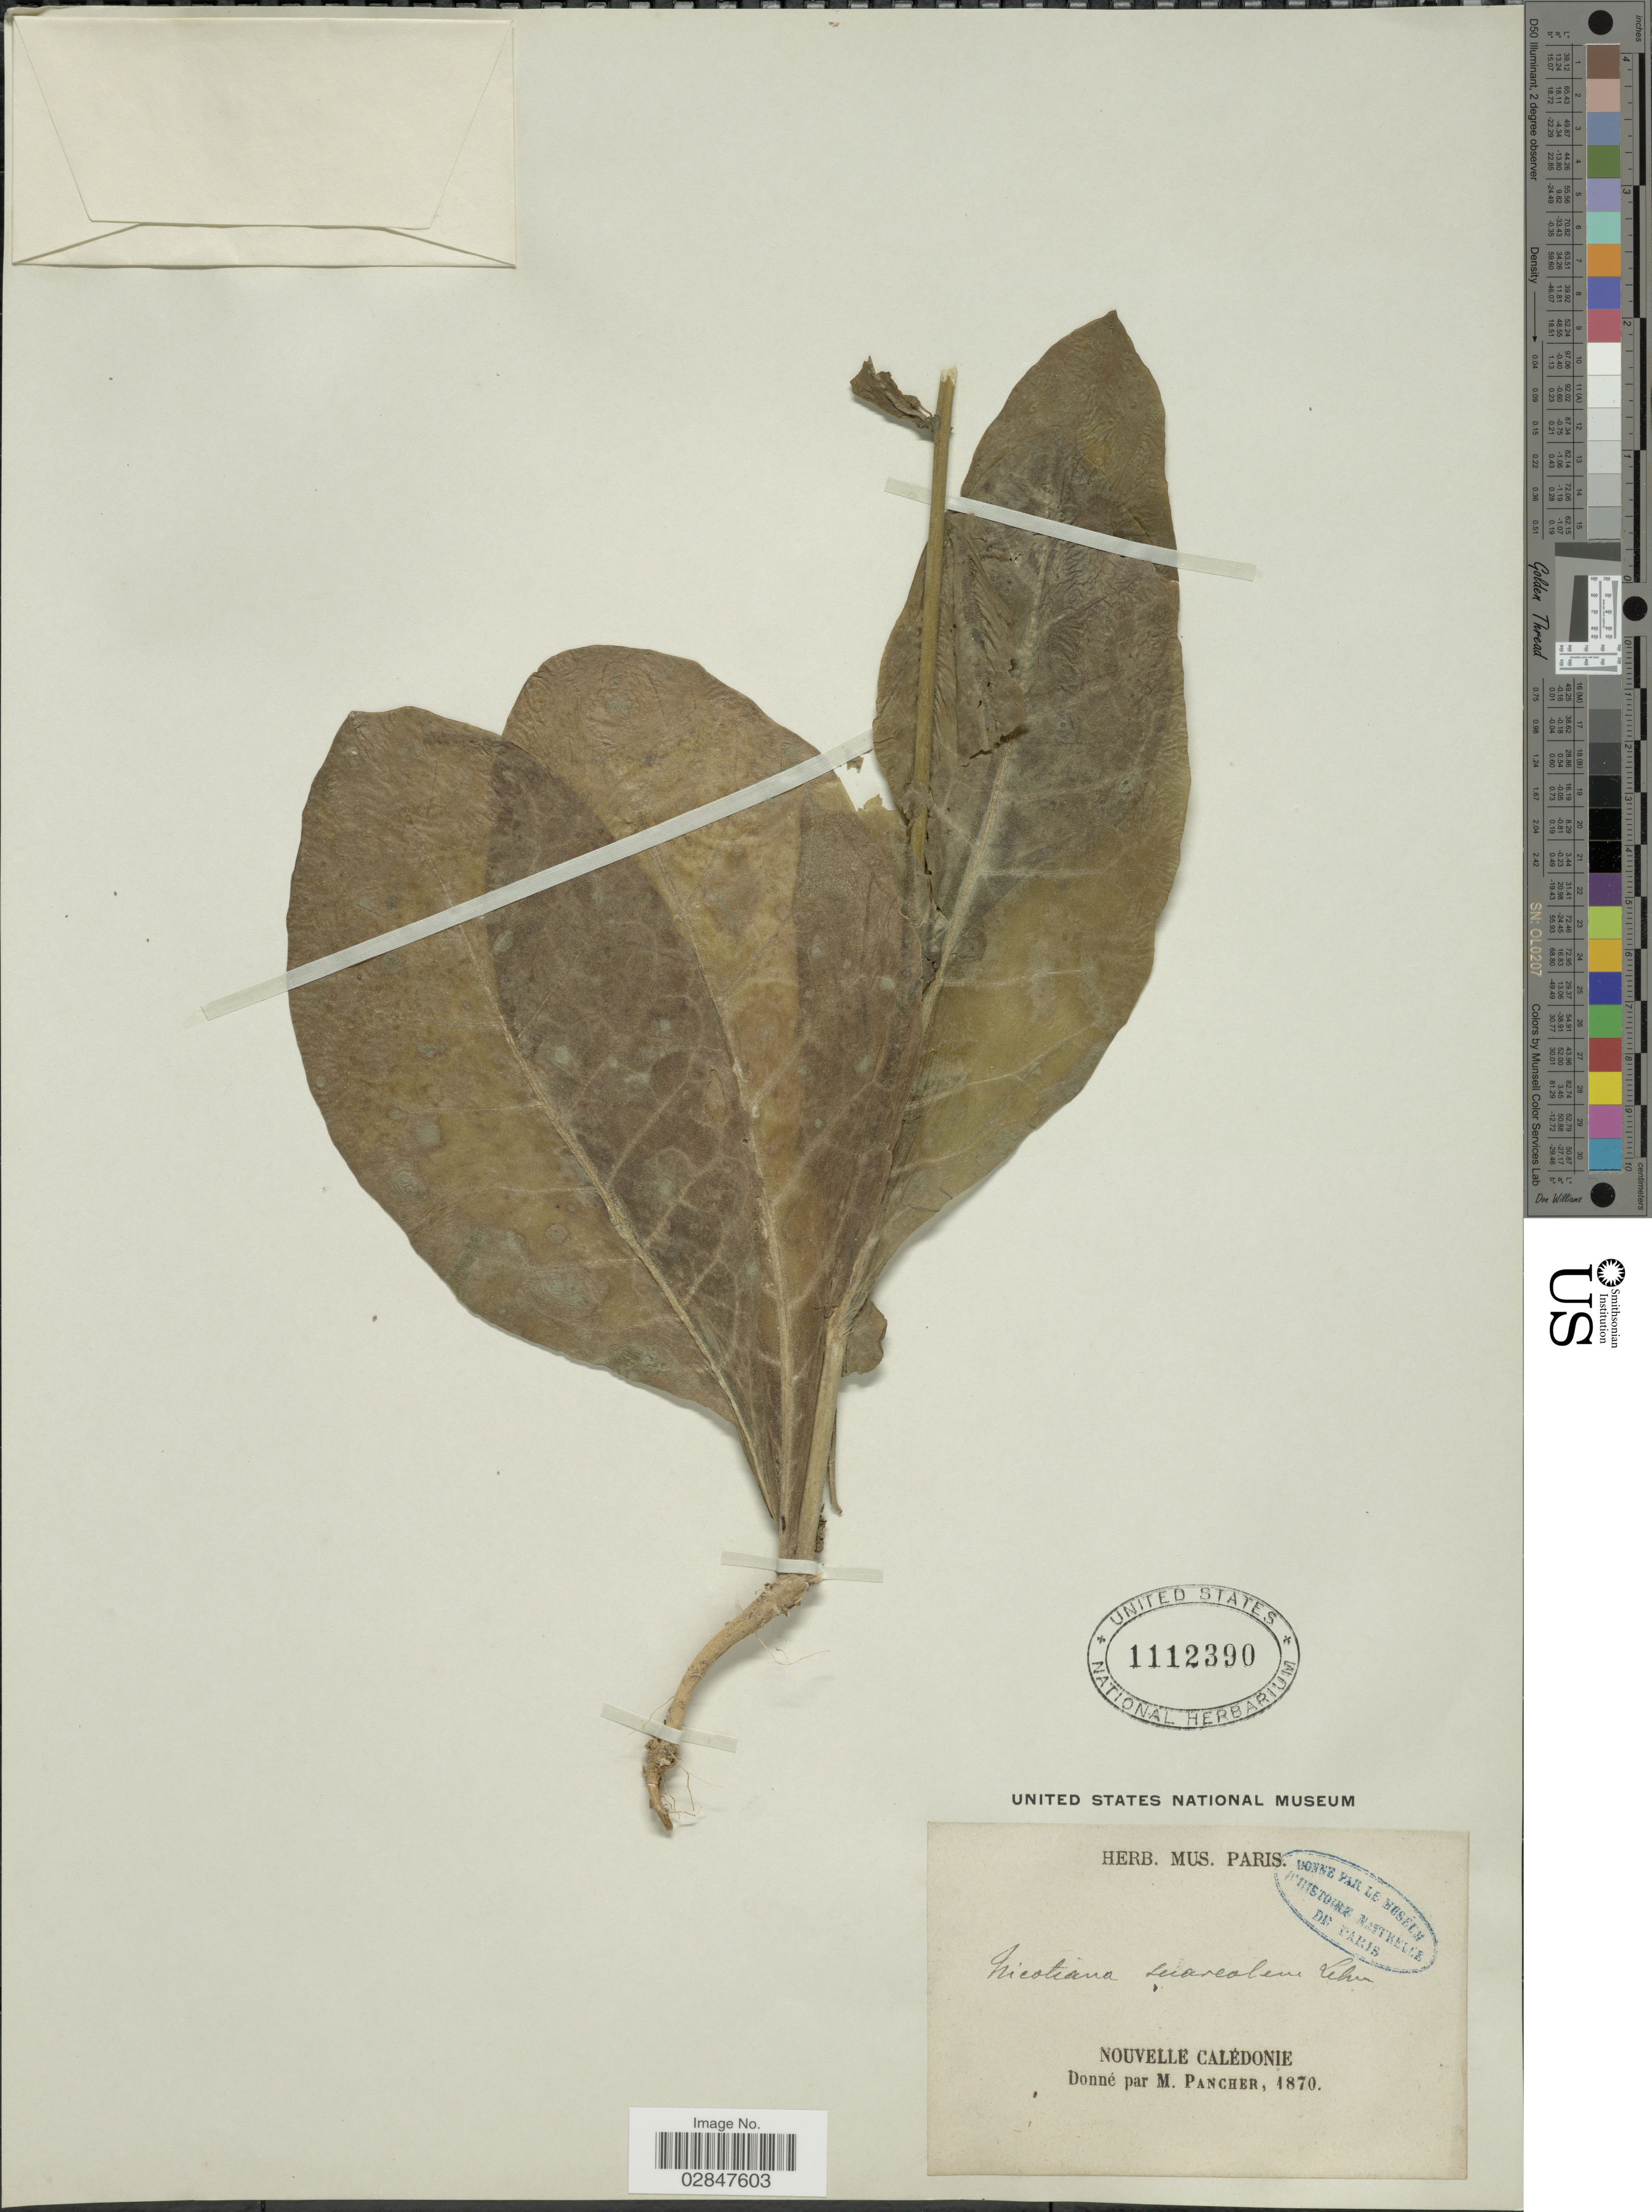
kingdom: Plantae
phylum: Tracheophyta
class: Magnoliopsida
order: Solanales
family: Solanaceae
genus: Nicotiana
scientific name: Nicotiana suaveolens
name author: Lehm.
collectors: ex herb. Mus. Paris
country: New Caledonia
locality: Nouvelle Calédonie.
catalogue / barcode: US 1112390